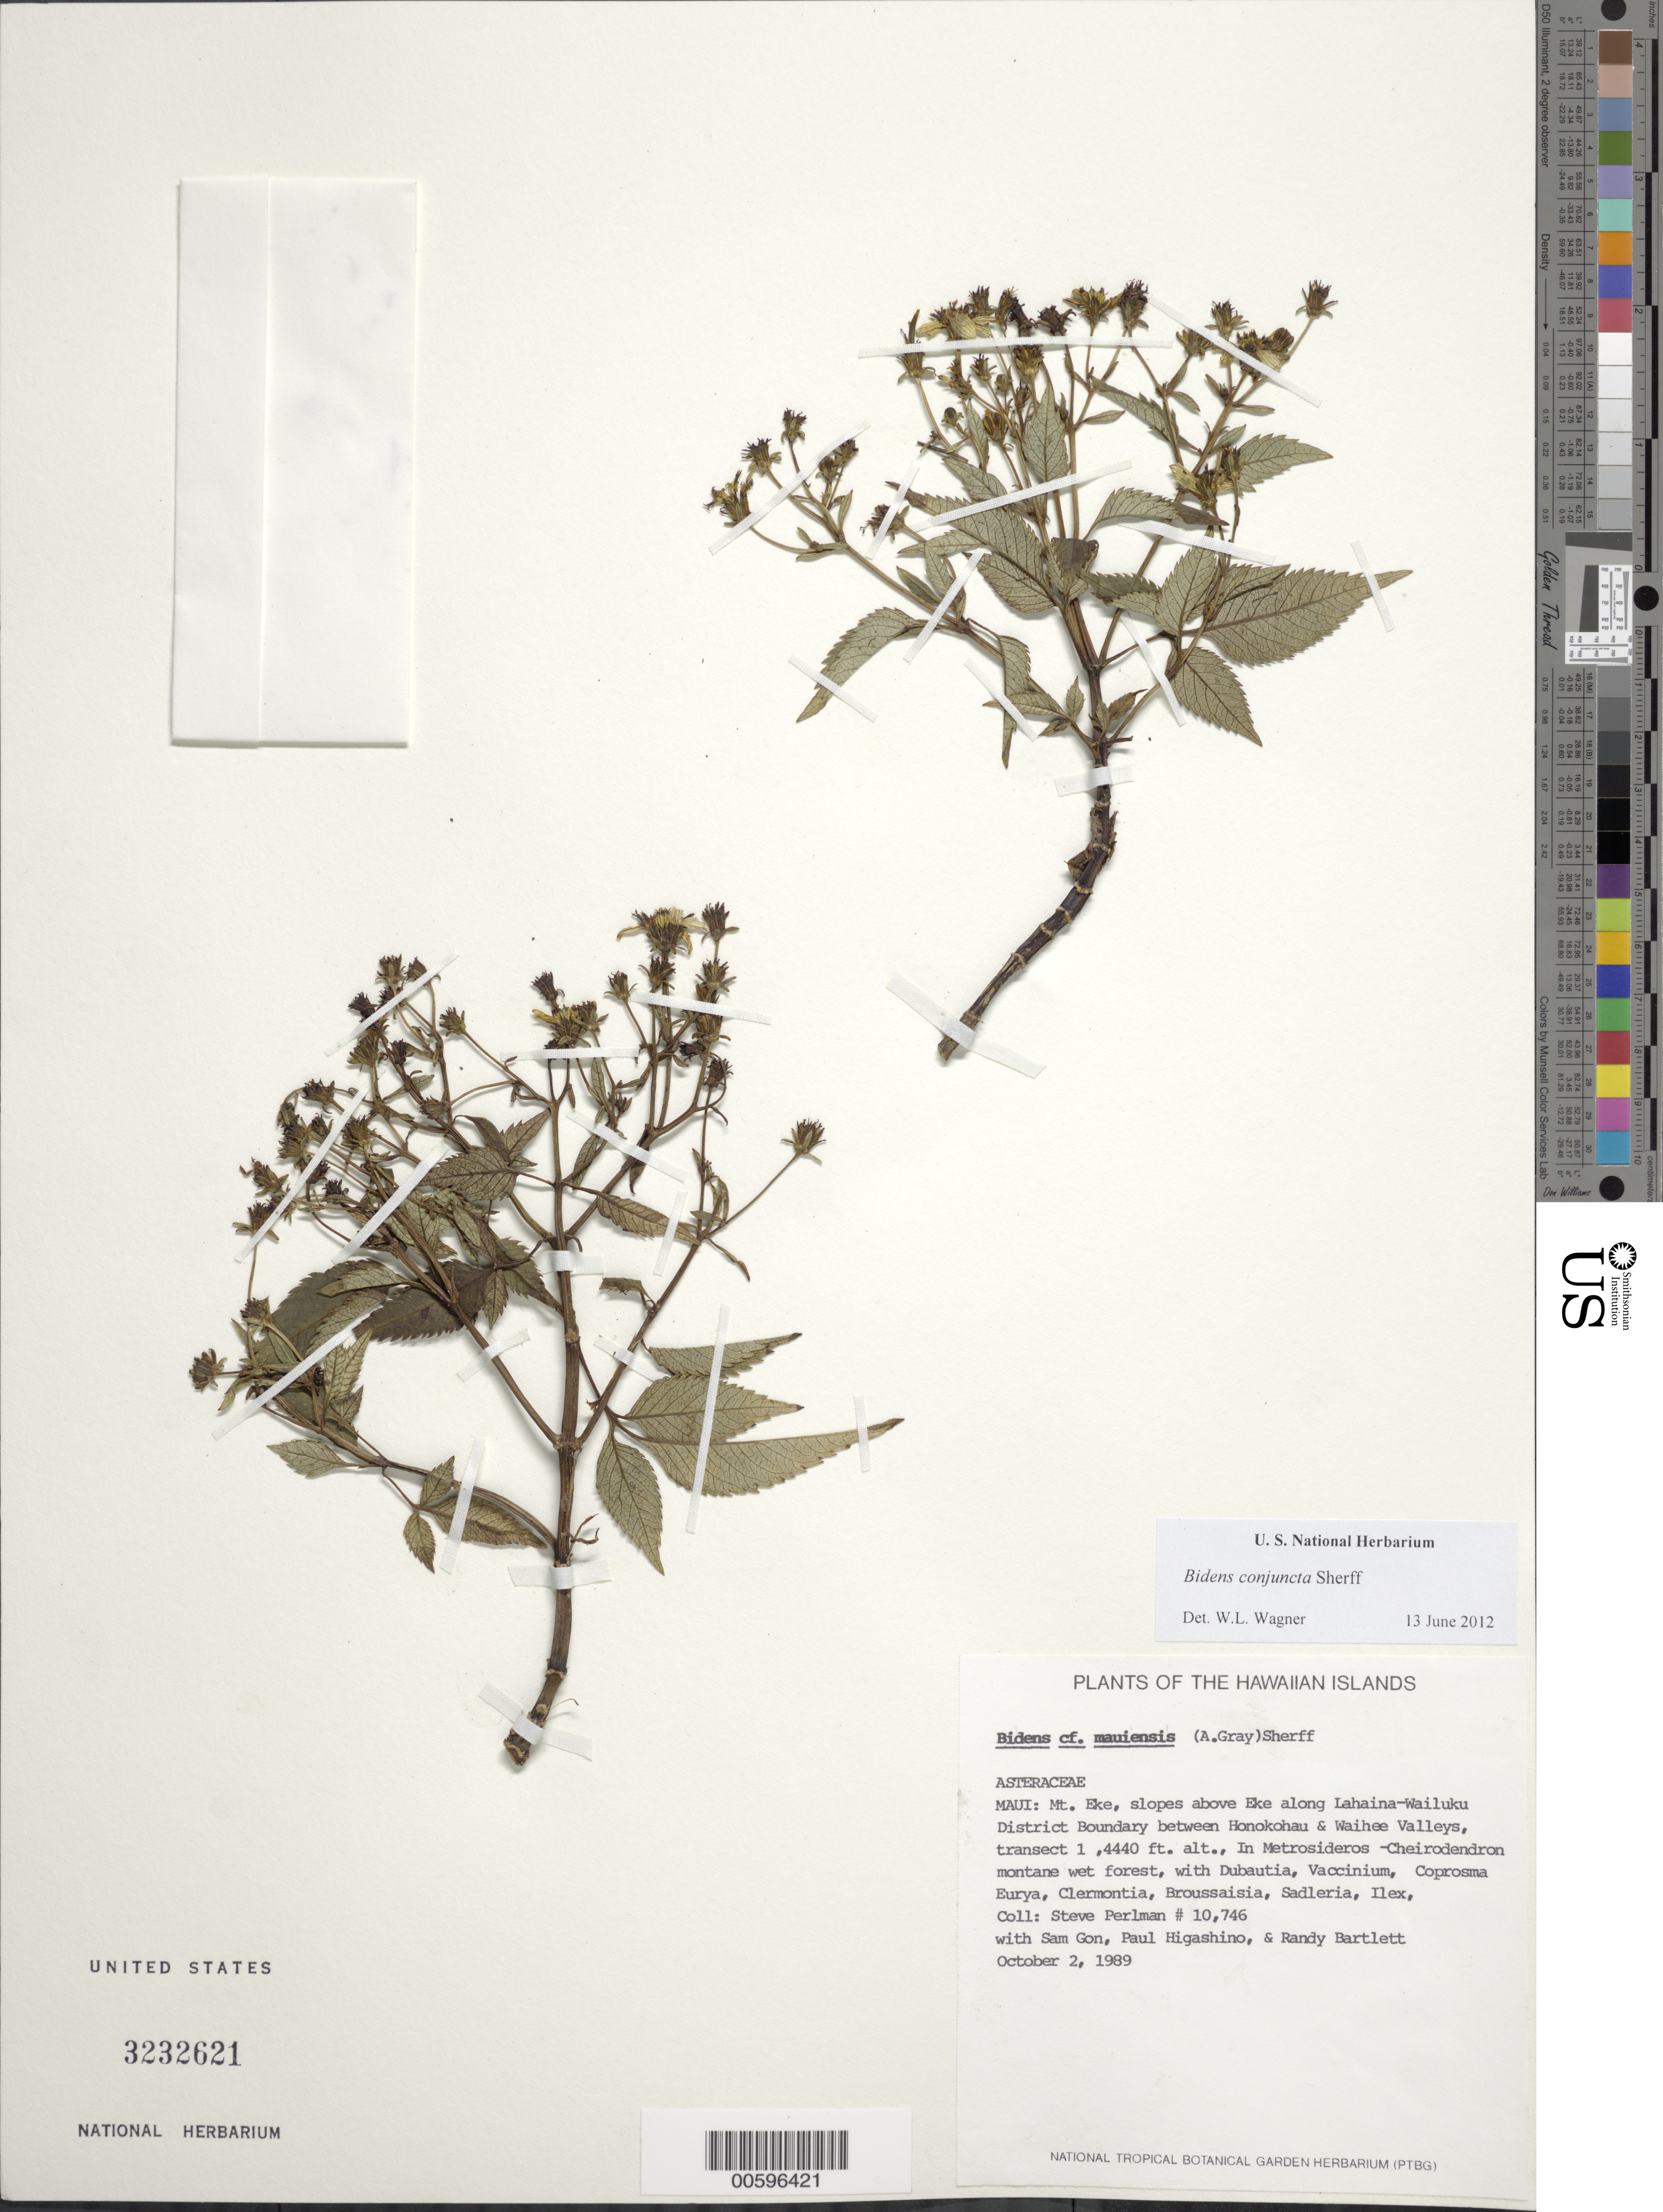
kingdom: Plantae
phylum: Tracheophyta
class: Magnoliopsida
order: Asterales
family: Asteraceae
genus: Bidens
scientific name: Bidens conjuncta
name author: Sherff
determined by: Wagner, W. L., (BOT), Smithsonian Institution - National Museum of Natural History (UNITED STATES)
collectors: S. P. Perlman, S. Gon, P. Higashino & R. Bartlett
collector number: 10746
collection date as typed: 2 Oct 1989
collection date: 1989-10-02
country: United States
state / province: Hawaii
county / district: Maui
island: Maui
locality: Mt Eke, slopes above Eke along Lahaina-Wailuku Dist Boundary between Honokohau & Waihee Valleys, transect 1.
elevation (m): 1353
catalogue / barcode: US 3232621